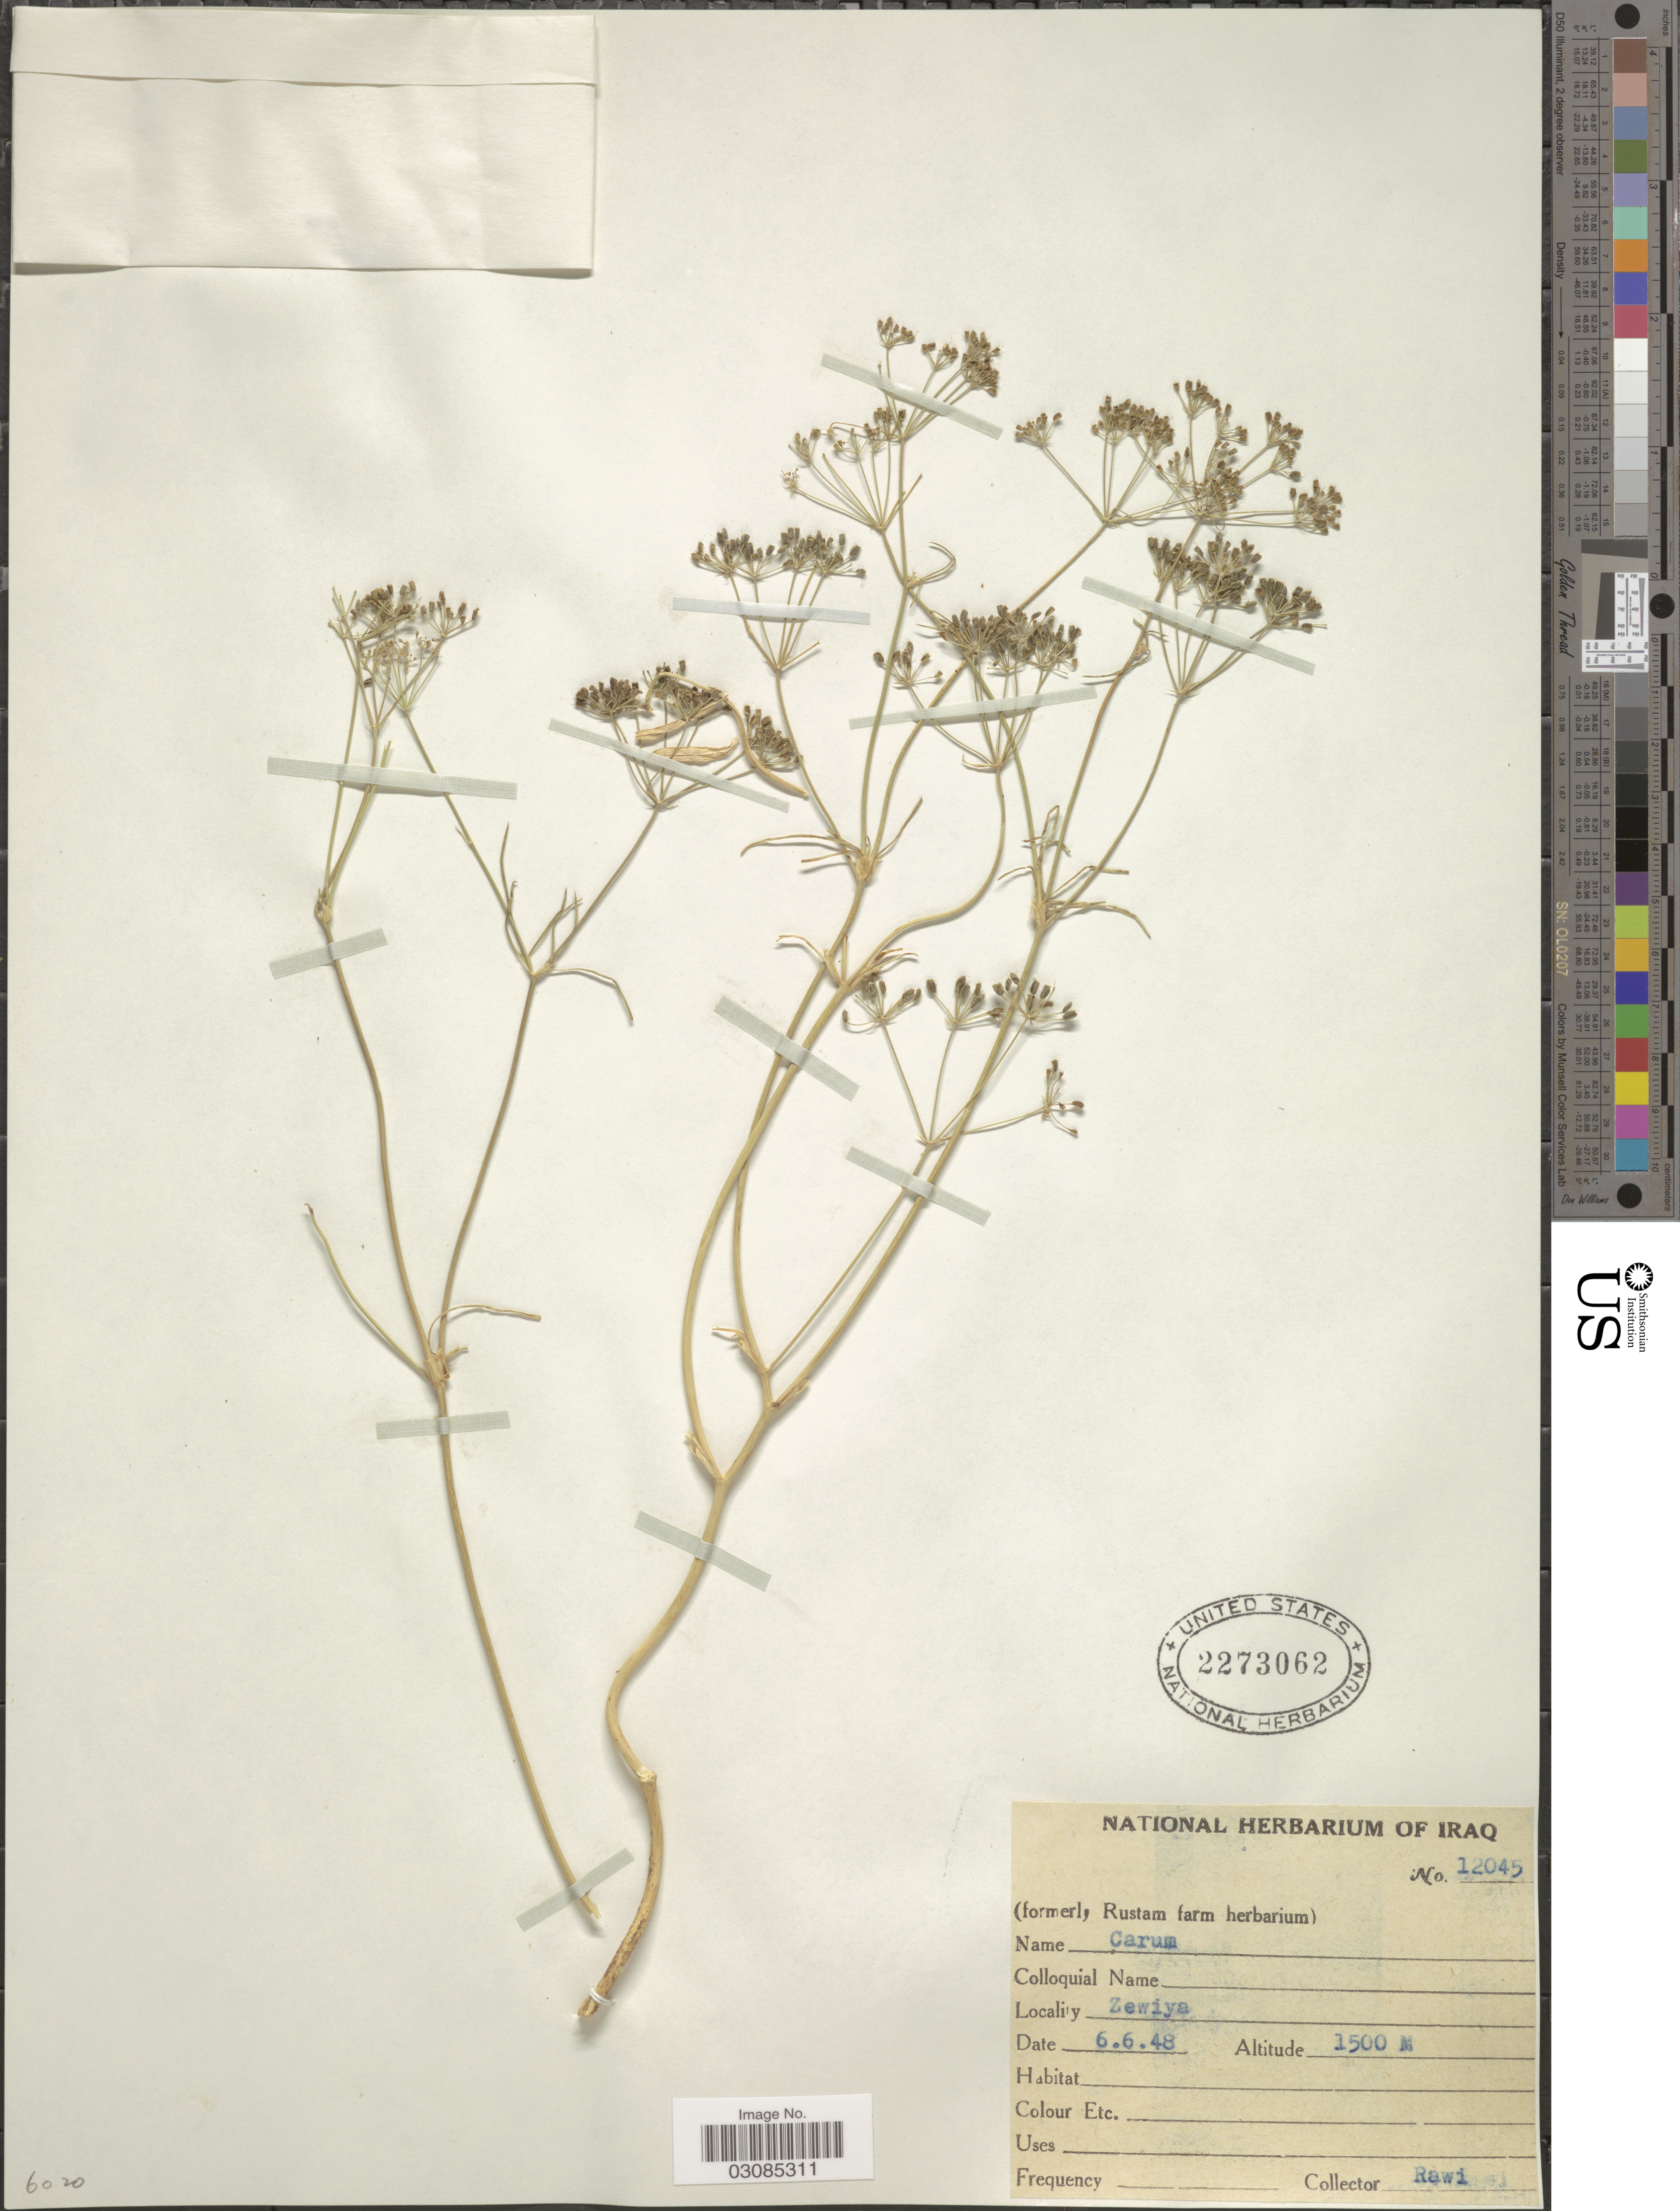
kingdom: Plantae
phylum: Tracheophyta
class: Magnoliopsida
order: Apiales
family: Apiaceae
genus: Carum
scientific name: Carum sp.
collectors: -. Rawi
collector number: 12045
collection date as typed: Transcribed d/m/y: 6/6/48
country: Iraq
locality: Zewiya.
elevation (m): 1500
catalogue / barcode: US 2273062